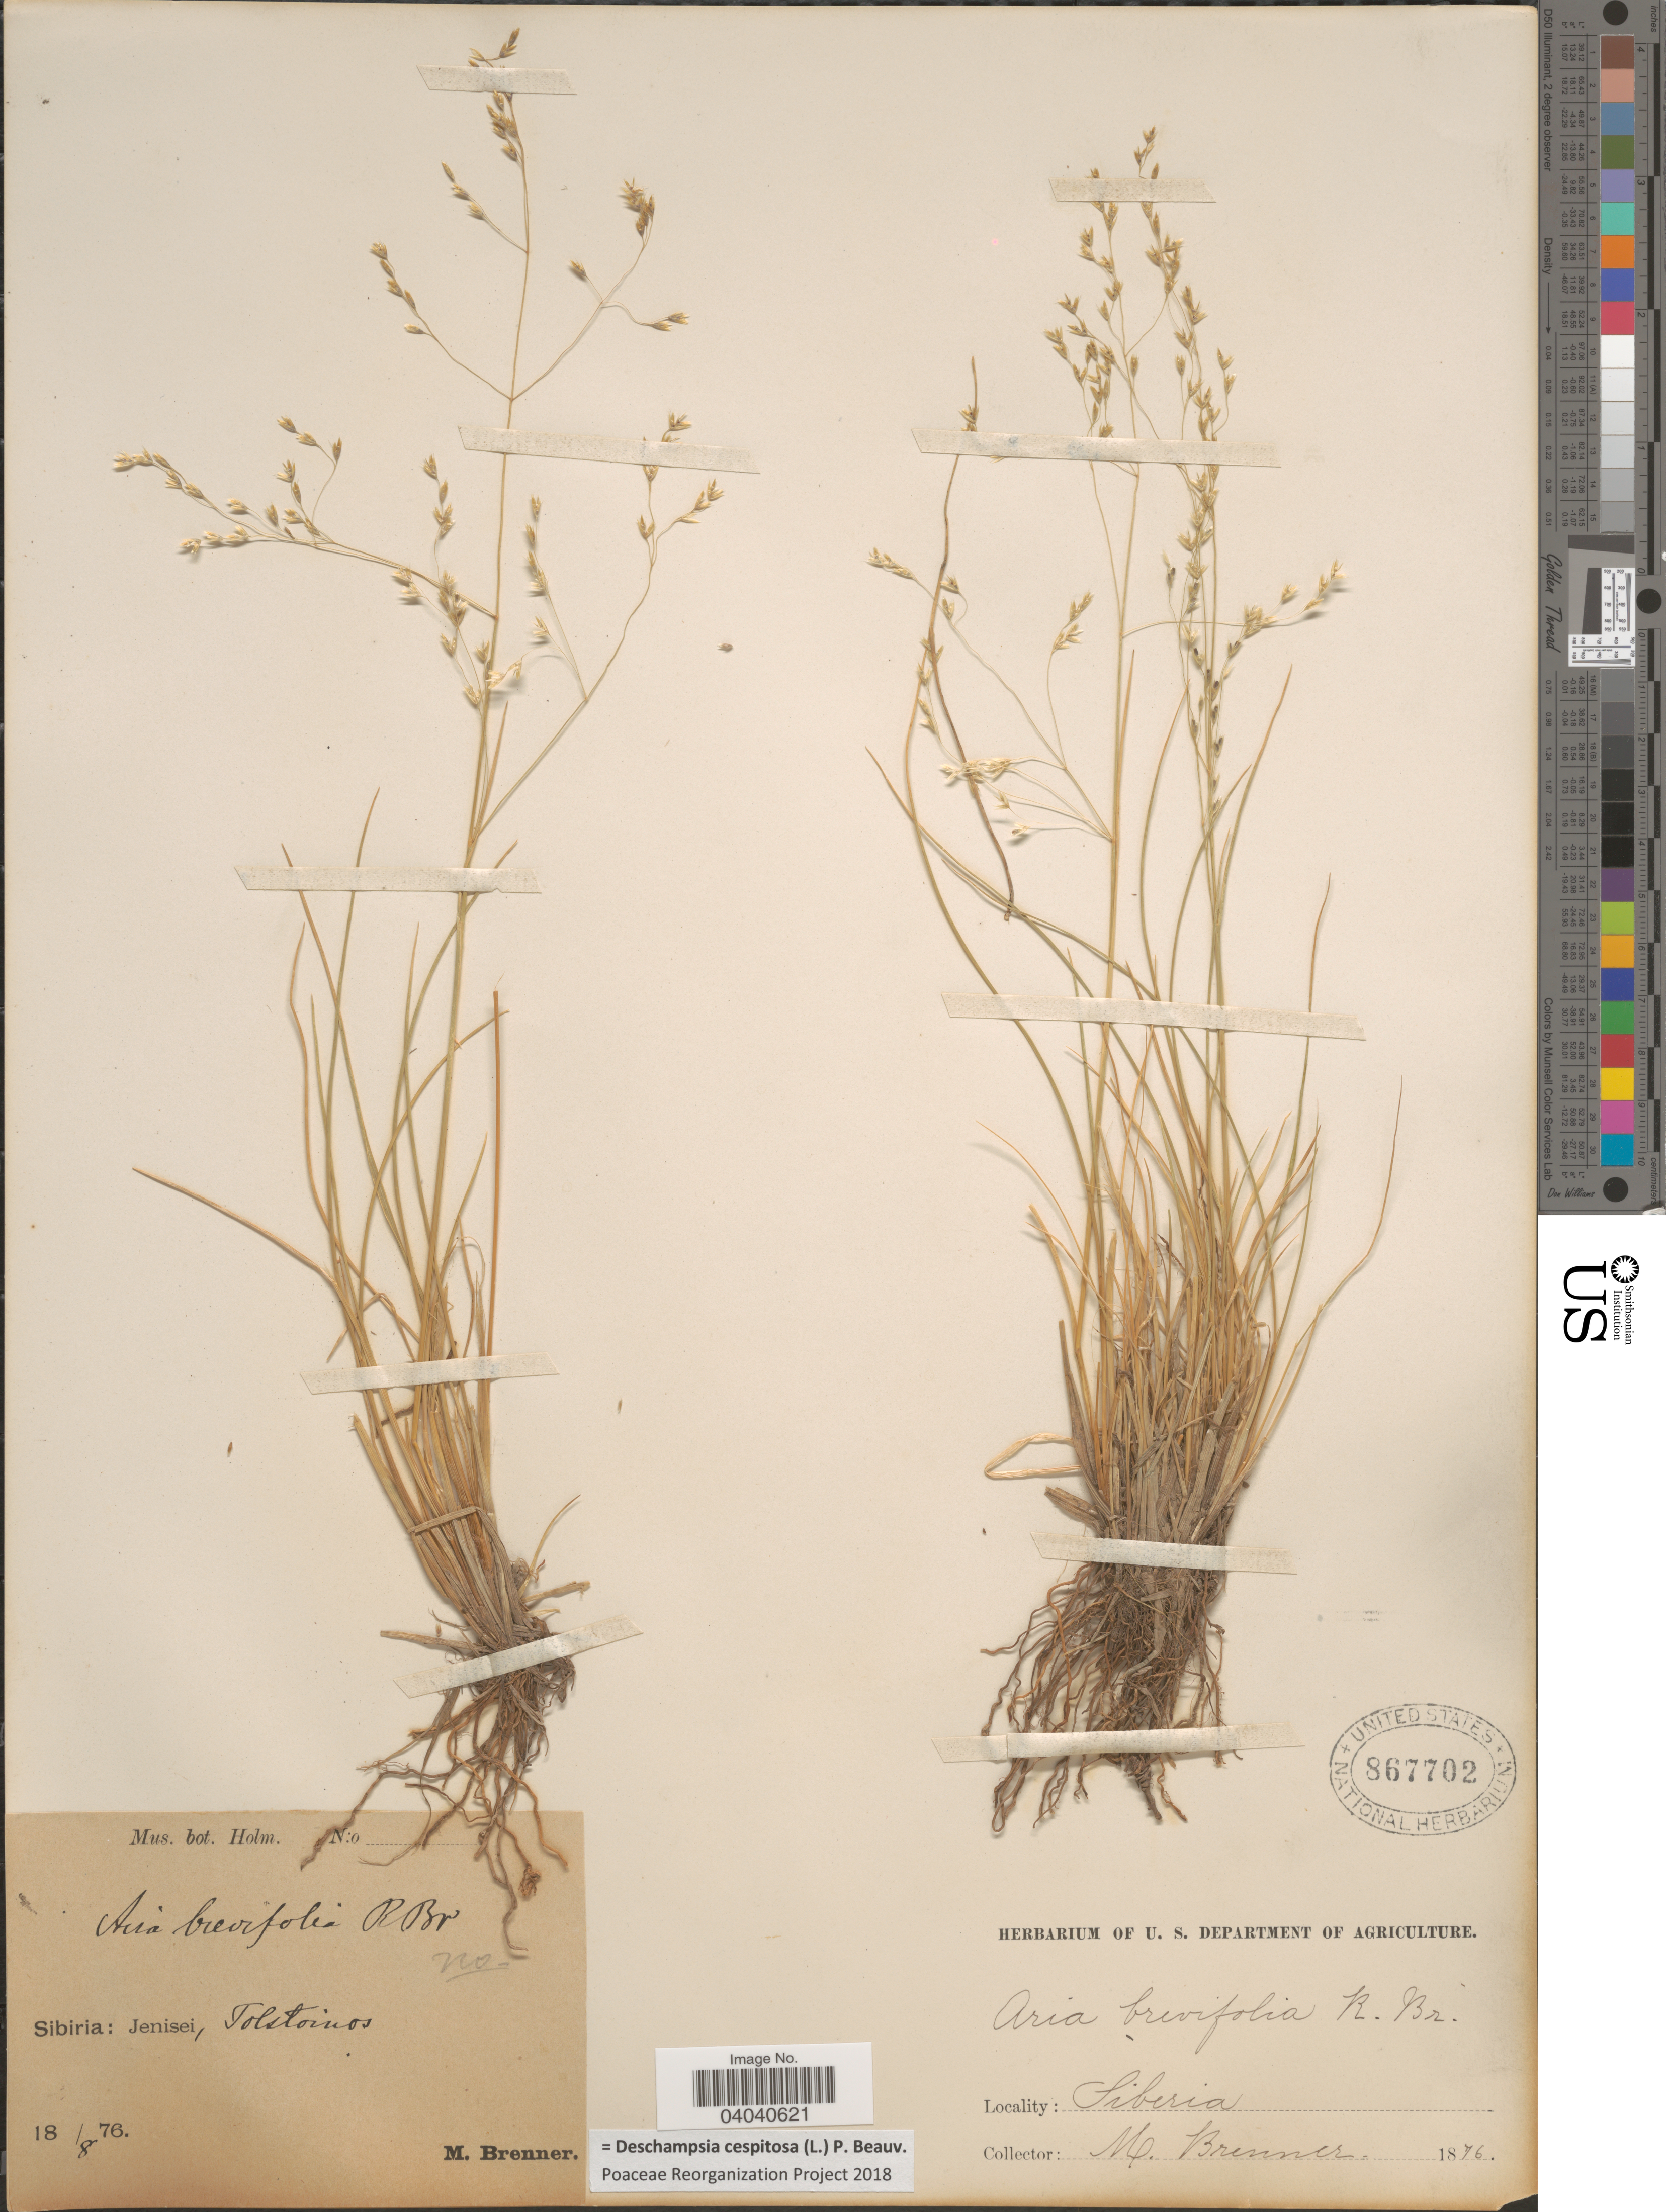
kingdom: Plantae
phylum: Tracheophyta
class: Liliopsida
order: Poales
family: Poaceae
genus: Deschampsia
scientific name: Deschampsia cespitosa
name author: (L.) P. Beauv.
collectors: M. Brenner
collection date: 1876-08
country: Russian Federation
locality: Sibiria: Jenisei, Tolstoinos.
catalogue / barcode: US 867702